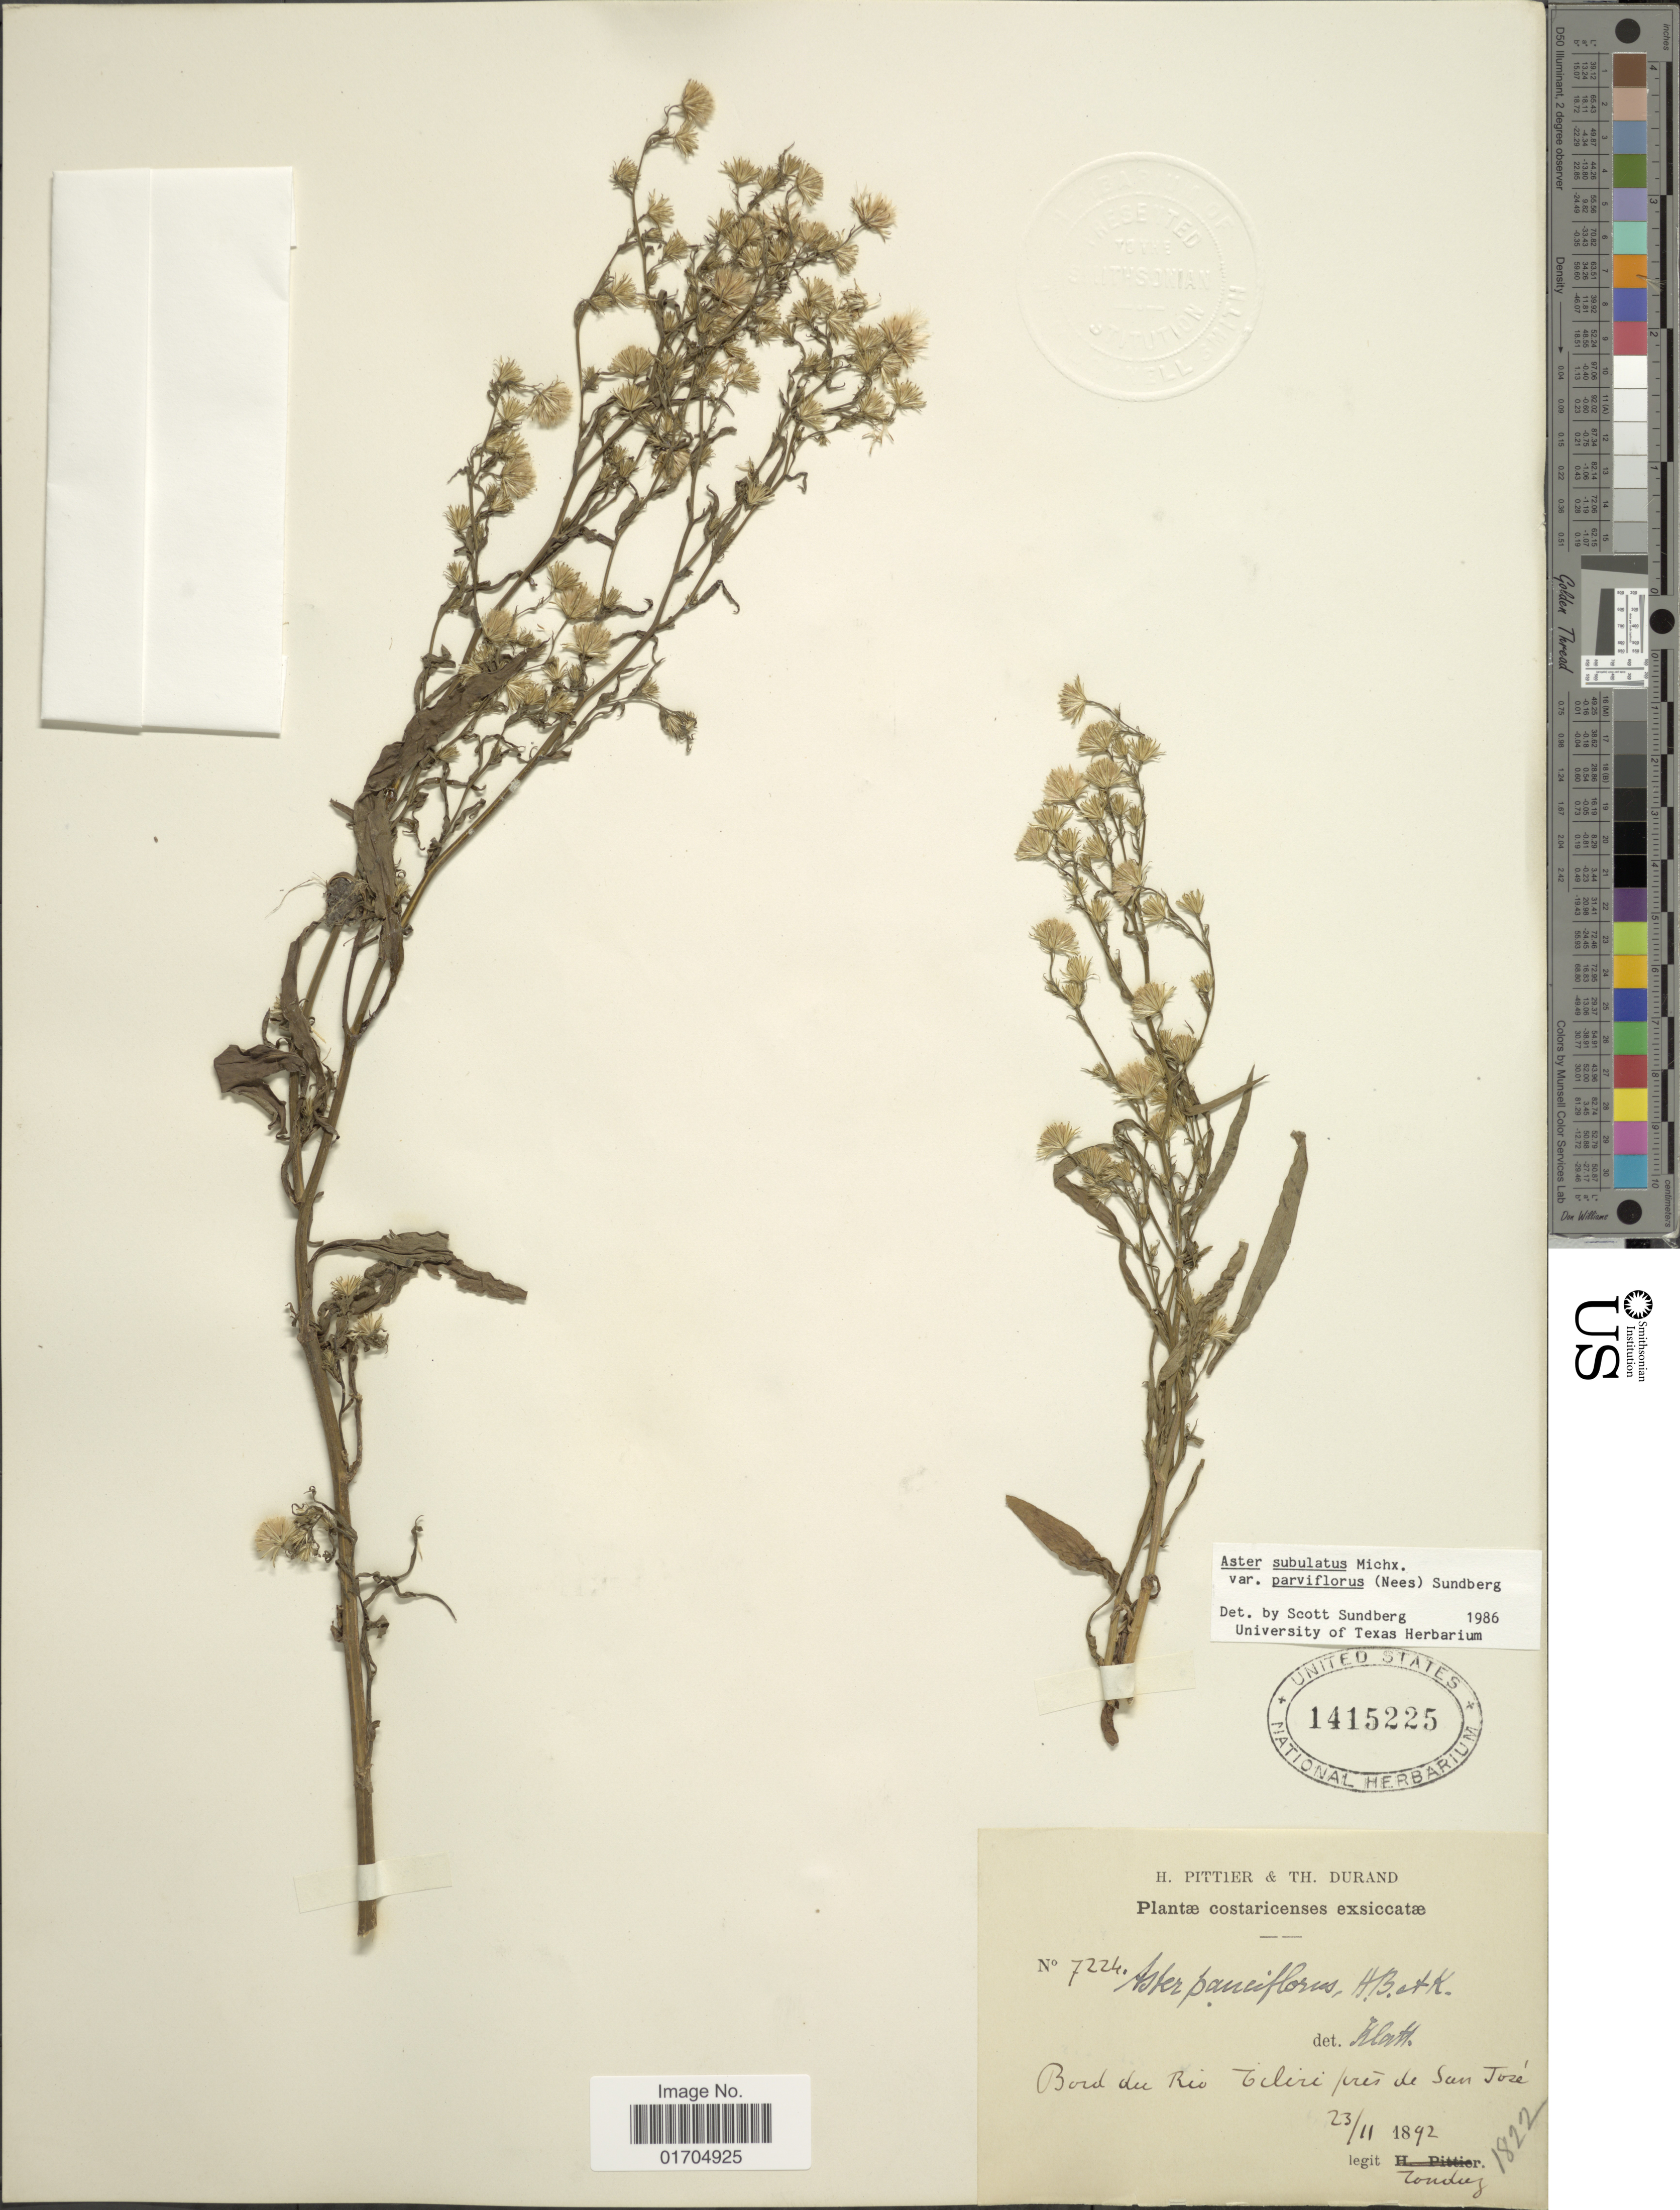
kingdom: Plantae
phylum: Tracheophyta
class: Magnoliopsida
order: Asterales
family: Asteraceae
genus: Symphyotrichum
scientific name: Symphyotrichum subulatum var. parviflorum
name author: (Nees) S.D. Sundb.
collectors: A. Tonduz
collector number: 7224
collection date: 1892-11-23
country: Costa Rica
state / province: San José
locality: Bord du Rio Tiliri prés de San José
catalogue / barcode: US 1415225